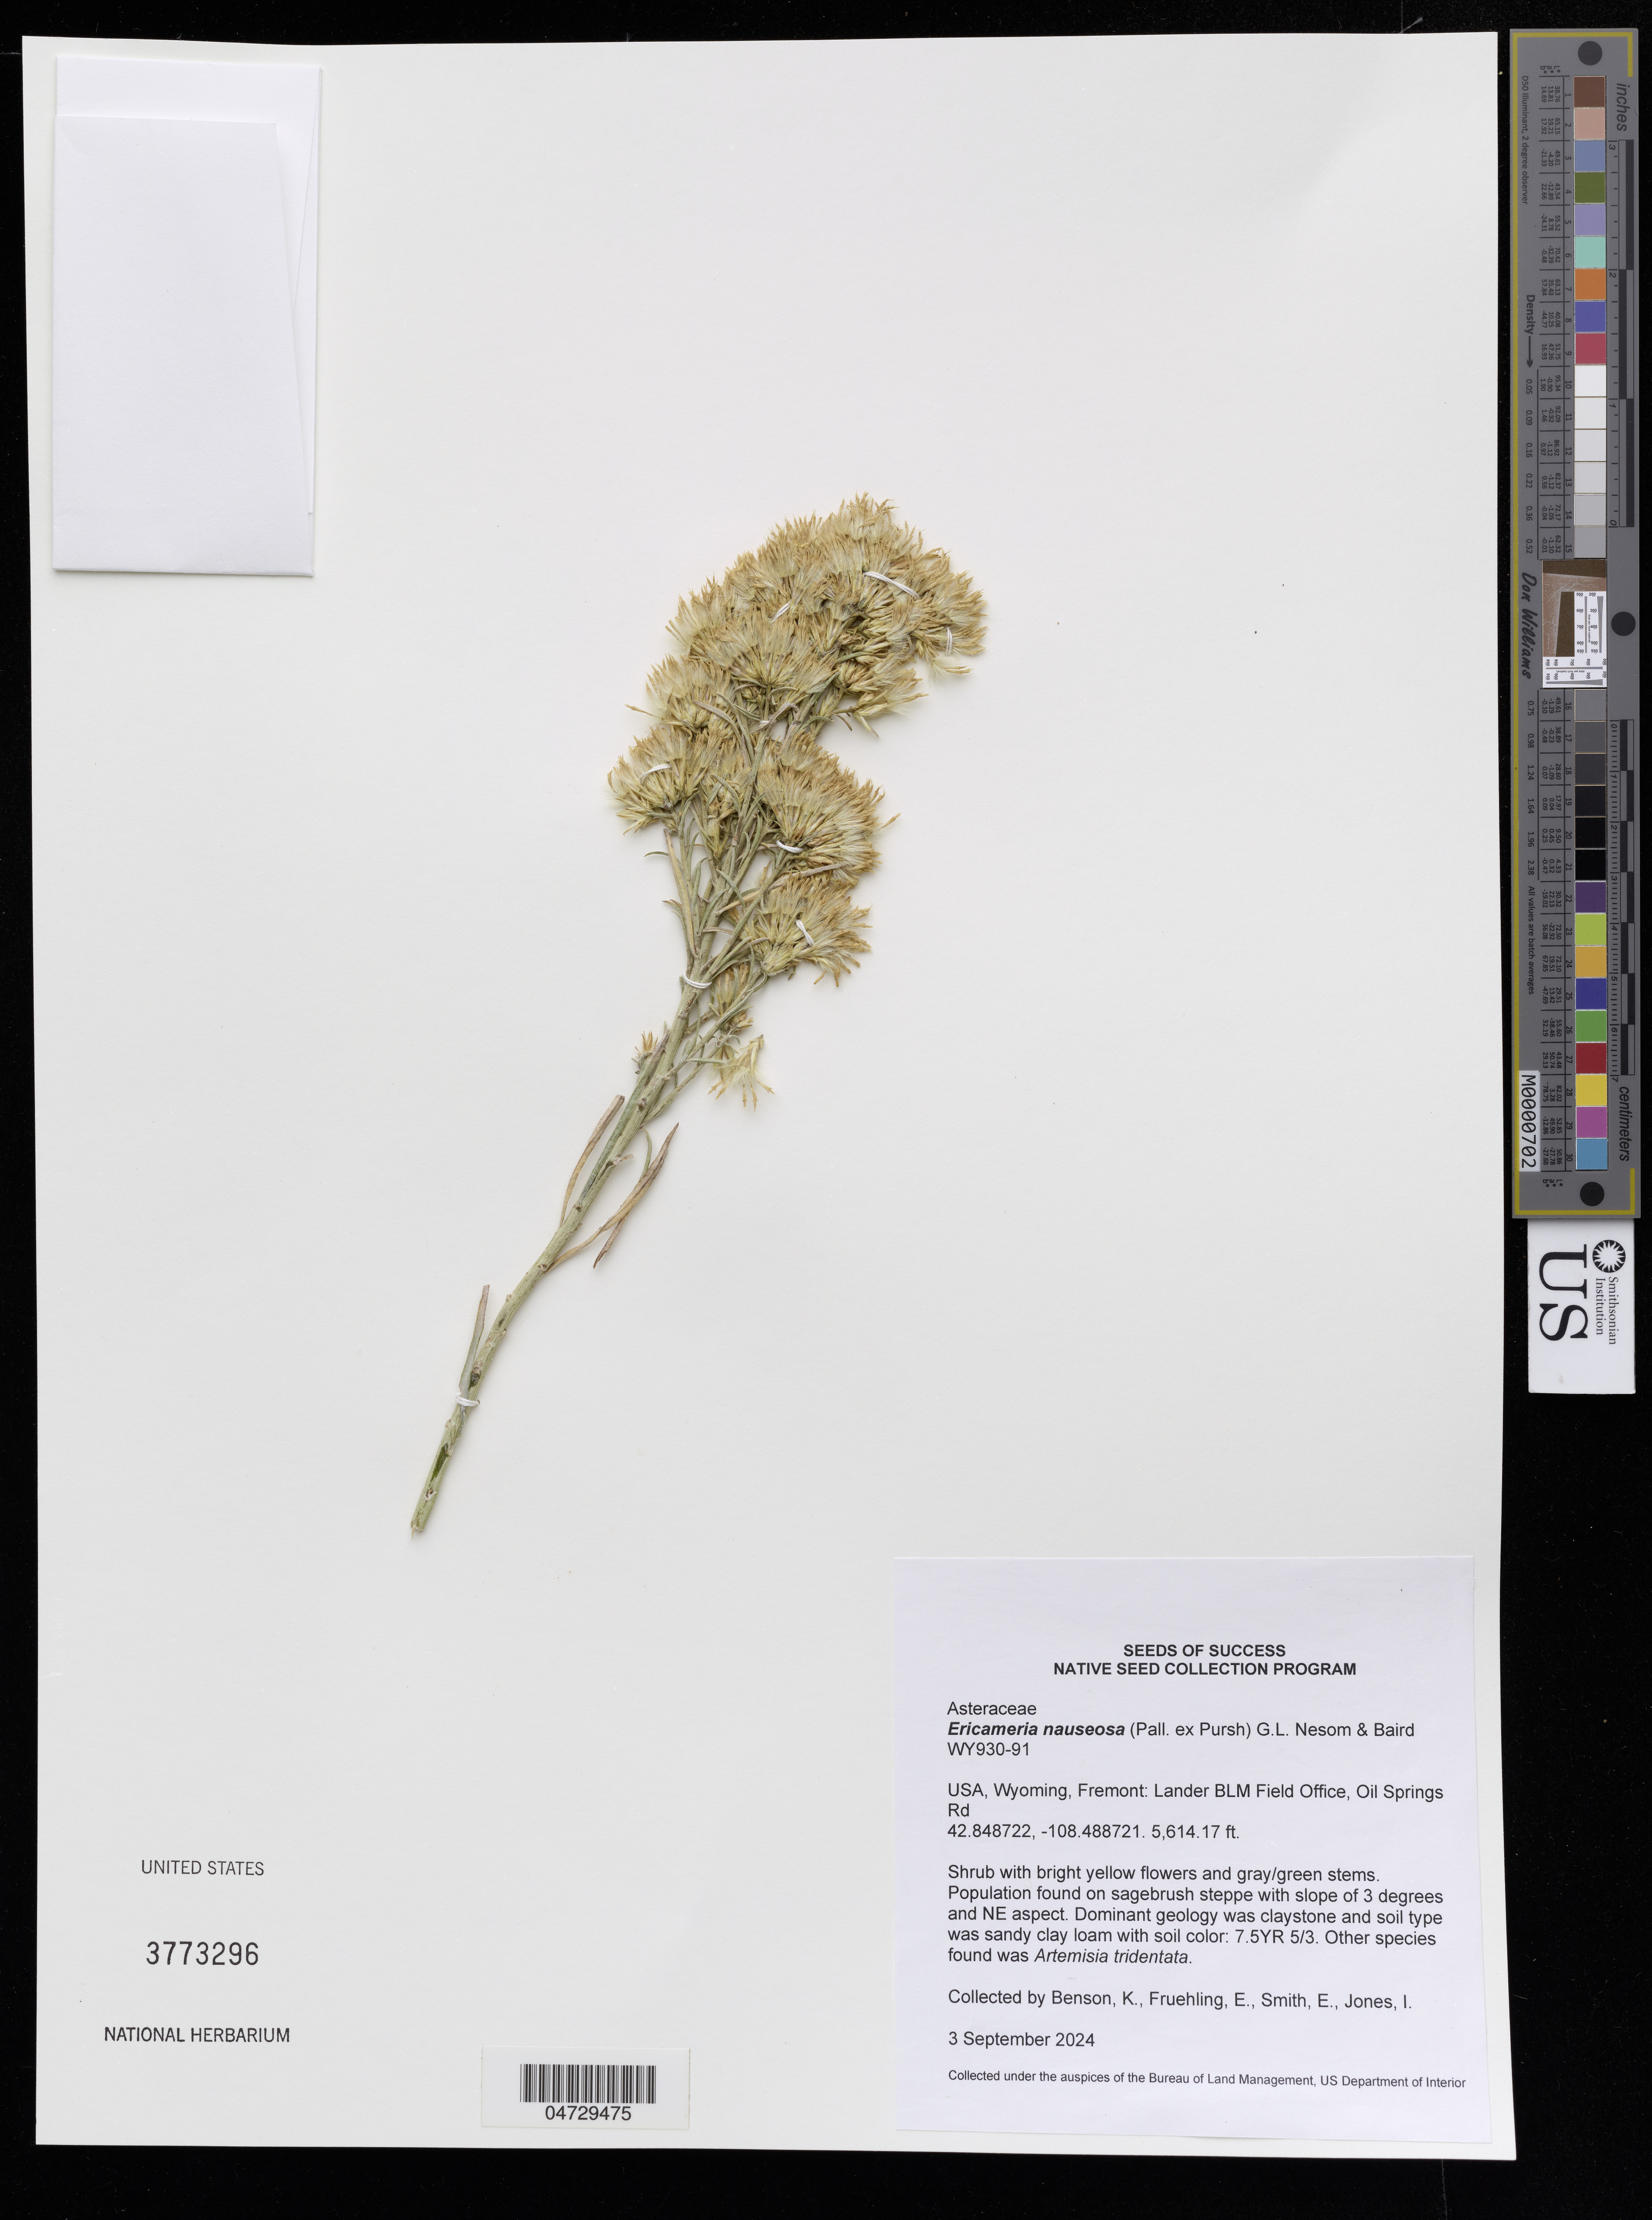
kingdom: Plantae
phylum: Tracheophyta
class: Magnoliopsida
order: Asterales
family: Asteraceae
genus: Ericameria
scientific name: Ericameria nauseosa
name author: (Pall. ex Pursh) G.L. Nesom & G.I. Baird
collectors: K. Benson, E. Fruehling, E. E. Smith & I. Jones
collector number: WY930-91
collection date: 2024-09-03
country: United States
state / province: Wyoming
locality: Fremont: Lander BLM Field Office, Oil Springs Rd.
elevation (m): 1711.2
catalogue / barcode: US 3773296